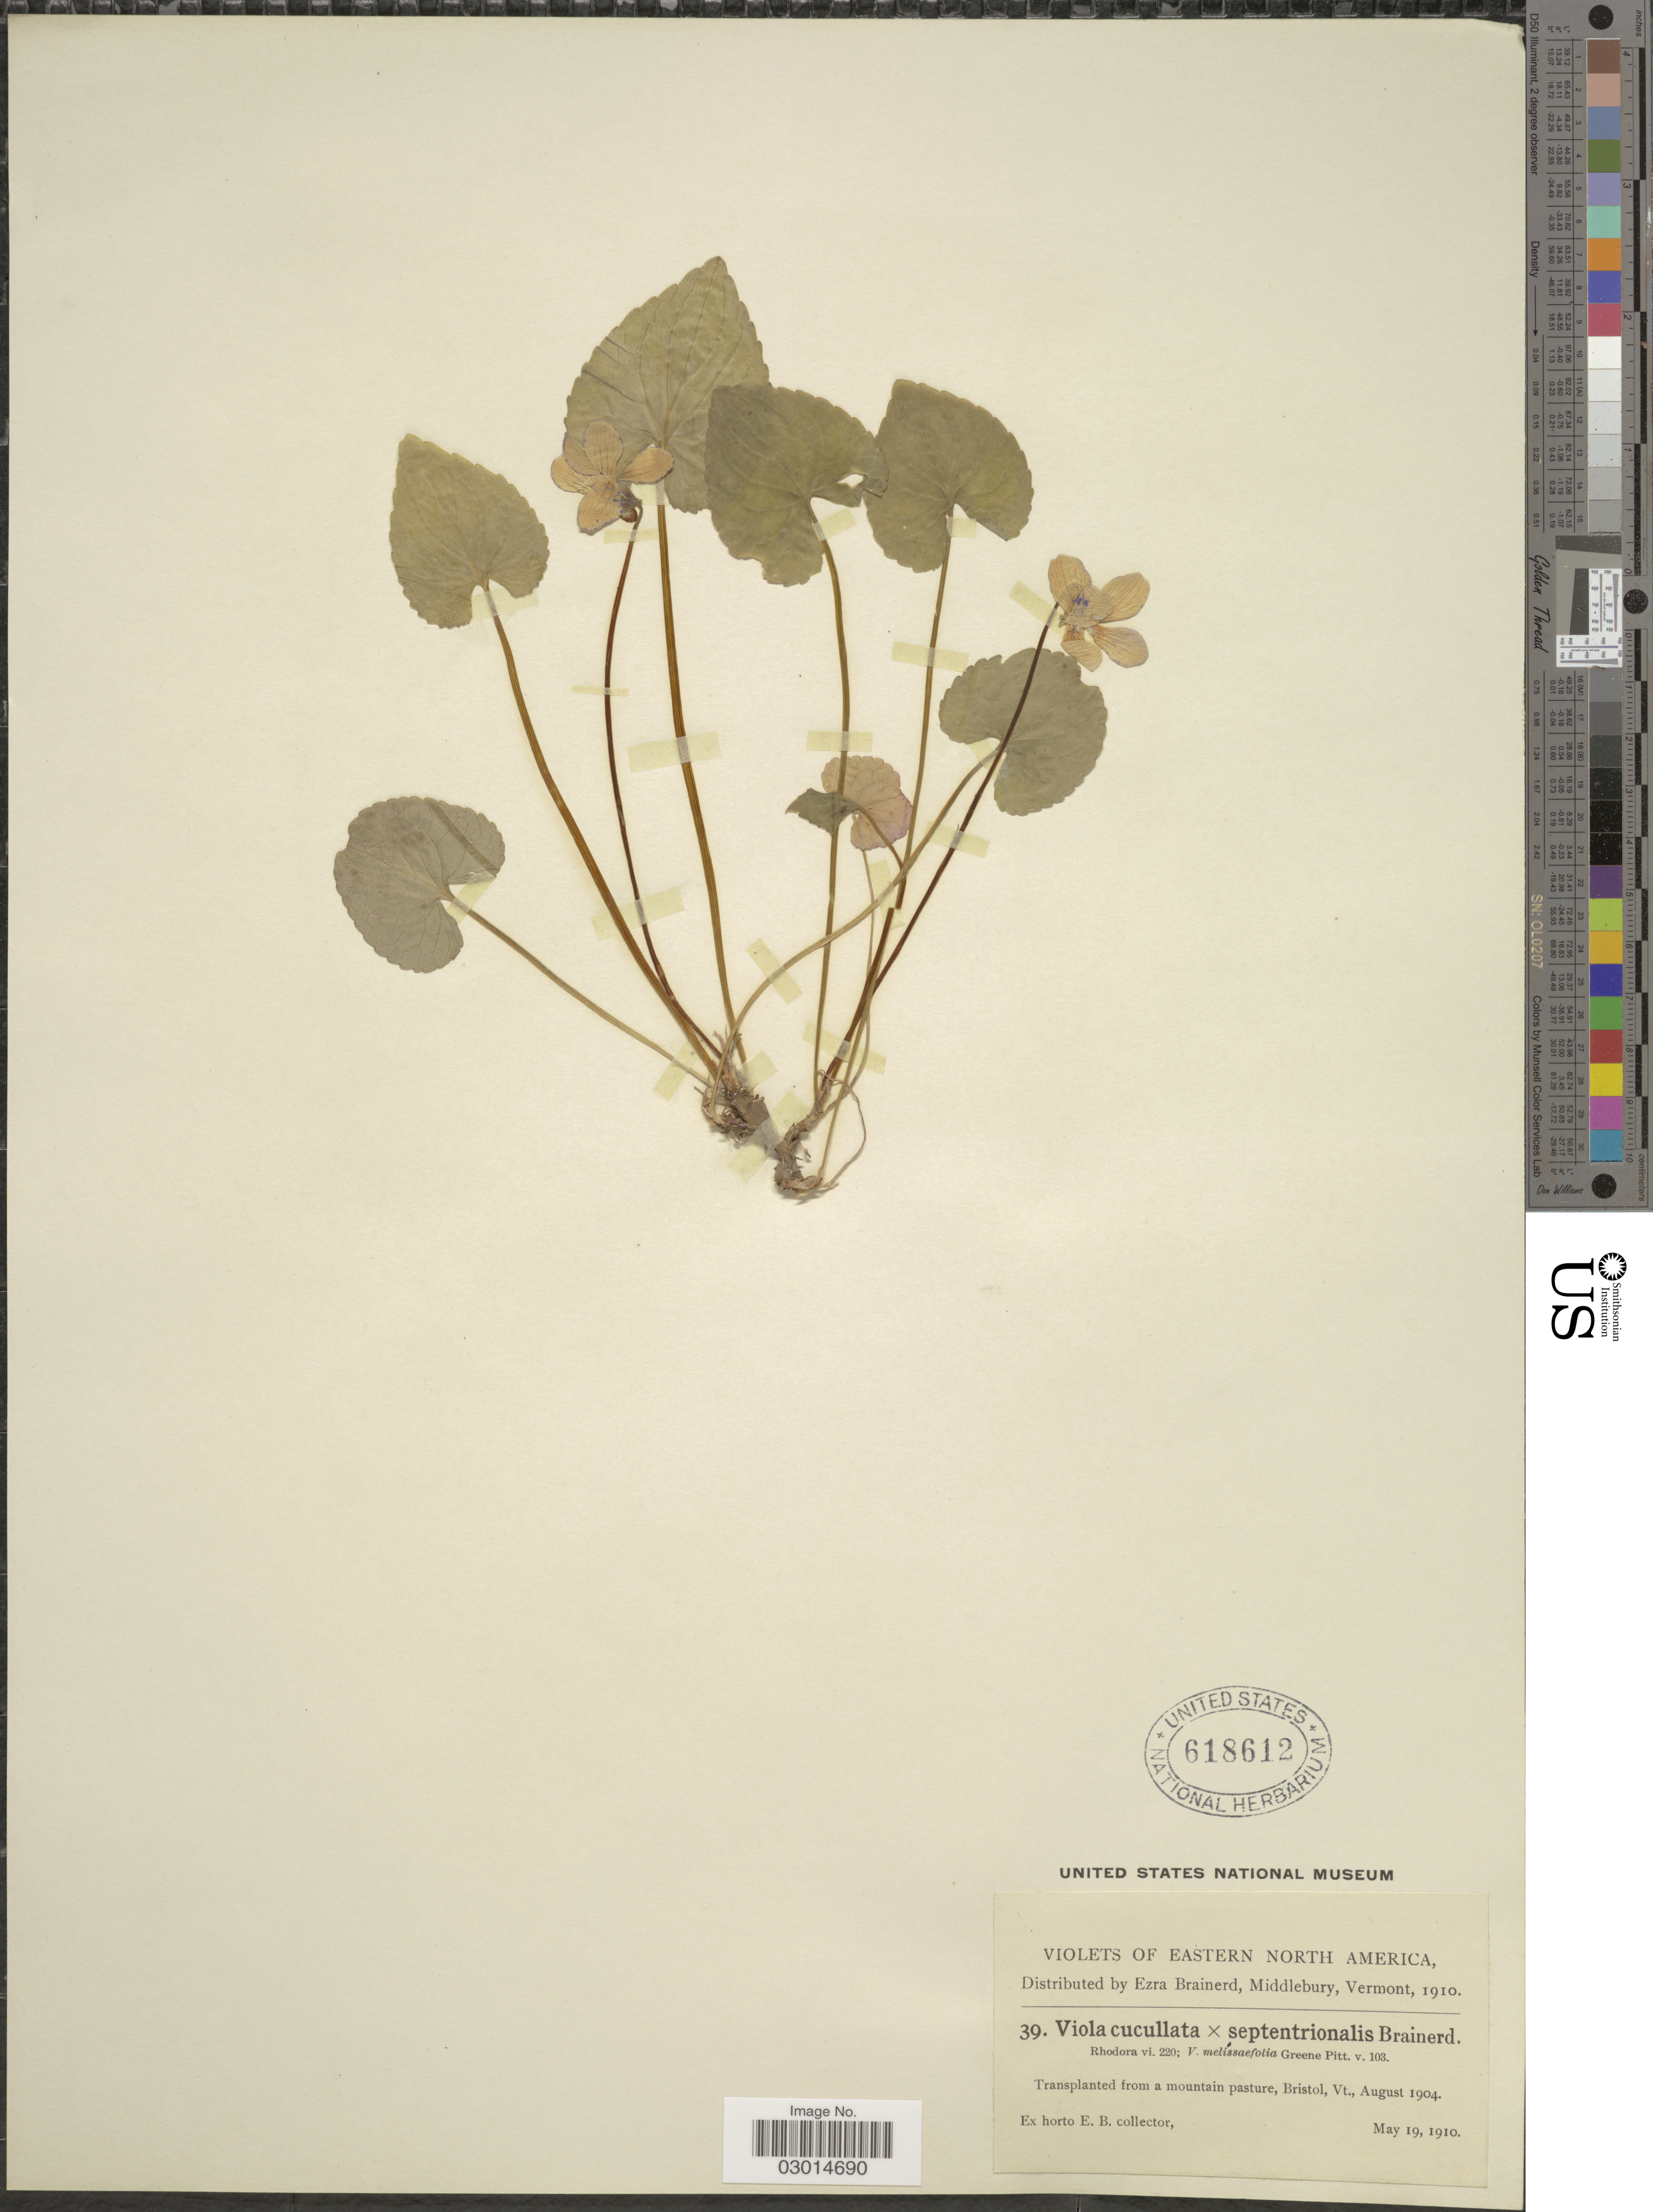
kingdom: Plantae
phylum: Tracheophyta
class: Magnoliopsida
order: Malpighiales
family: Violaceae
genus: Viola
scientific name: Viola cucullata x V. septentrionalis Greene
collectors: ex herb. Ezra Brainerd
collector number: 39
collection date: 1910-05-19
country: United States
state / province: Vermont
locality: Eastern North America. Bristol, Vt.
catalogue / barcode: US 618612